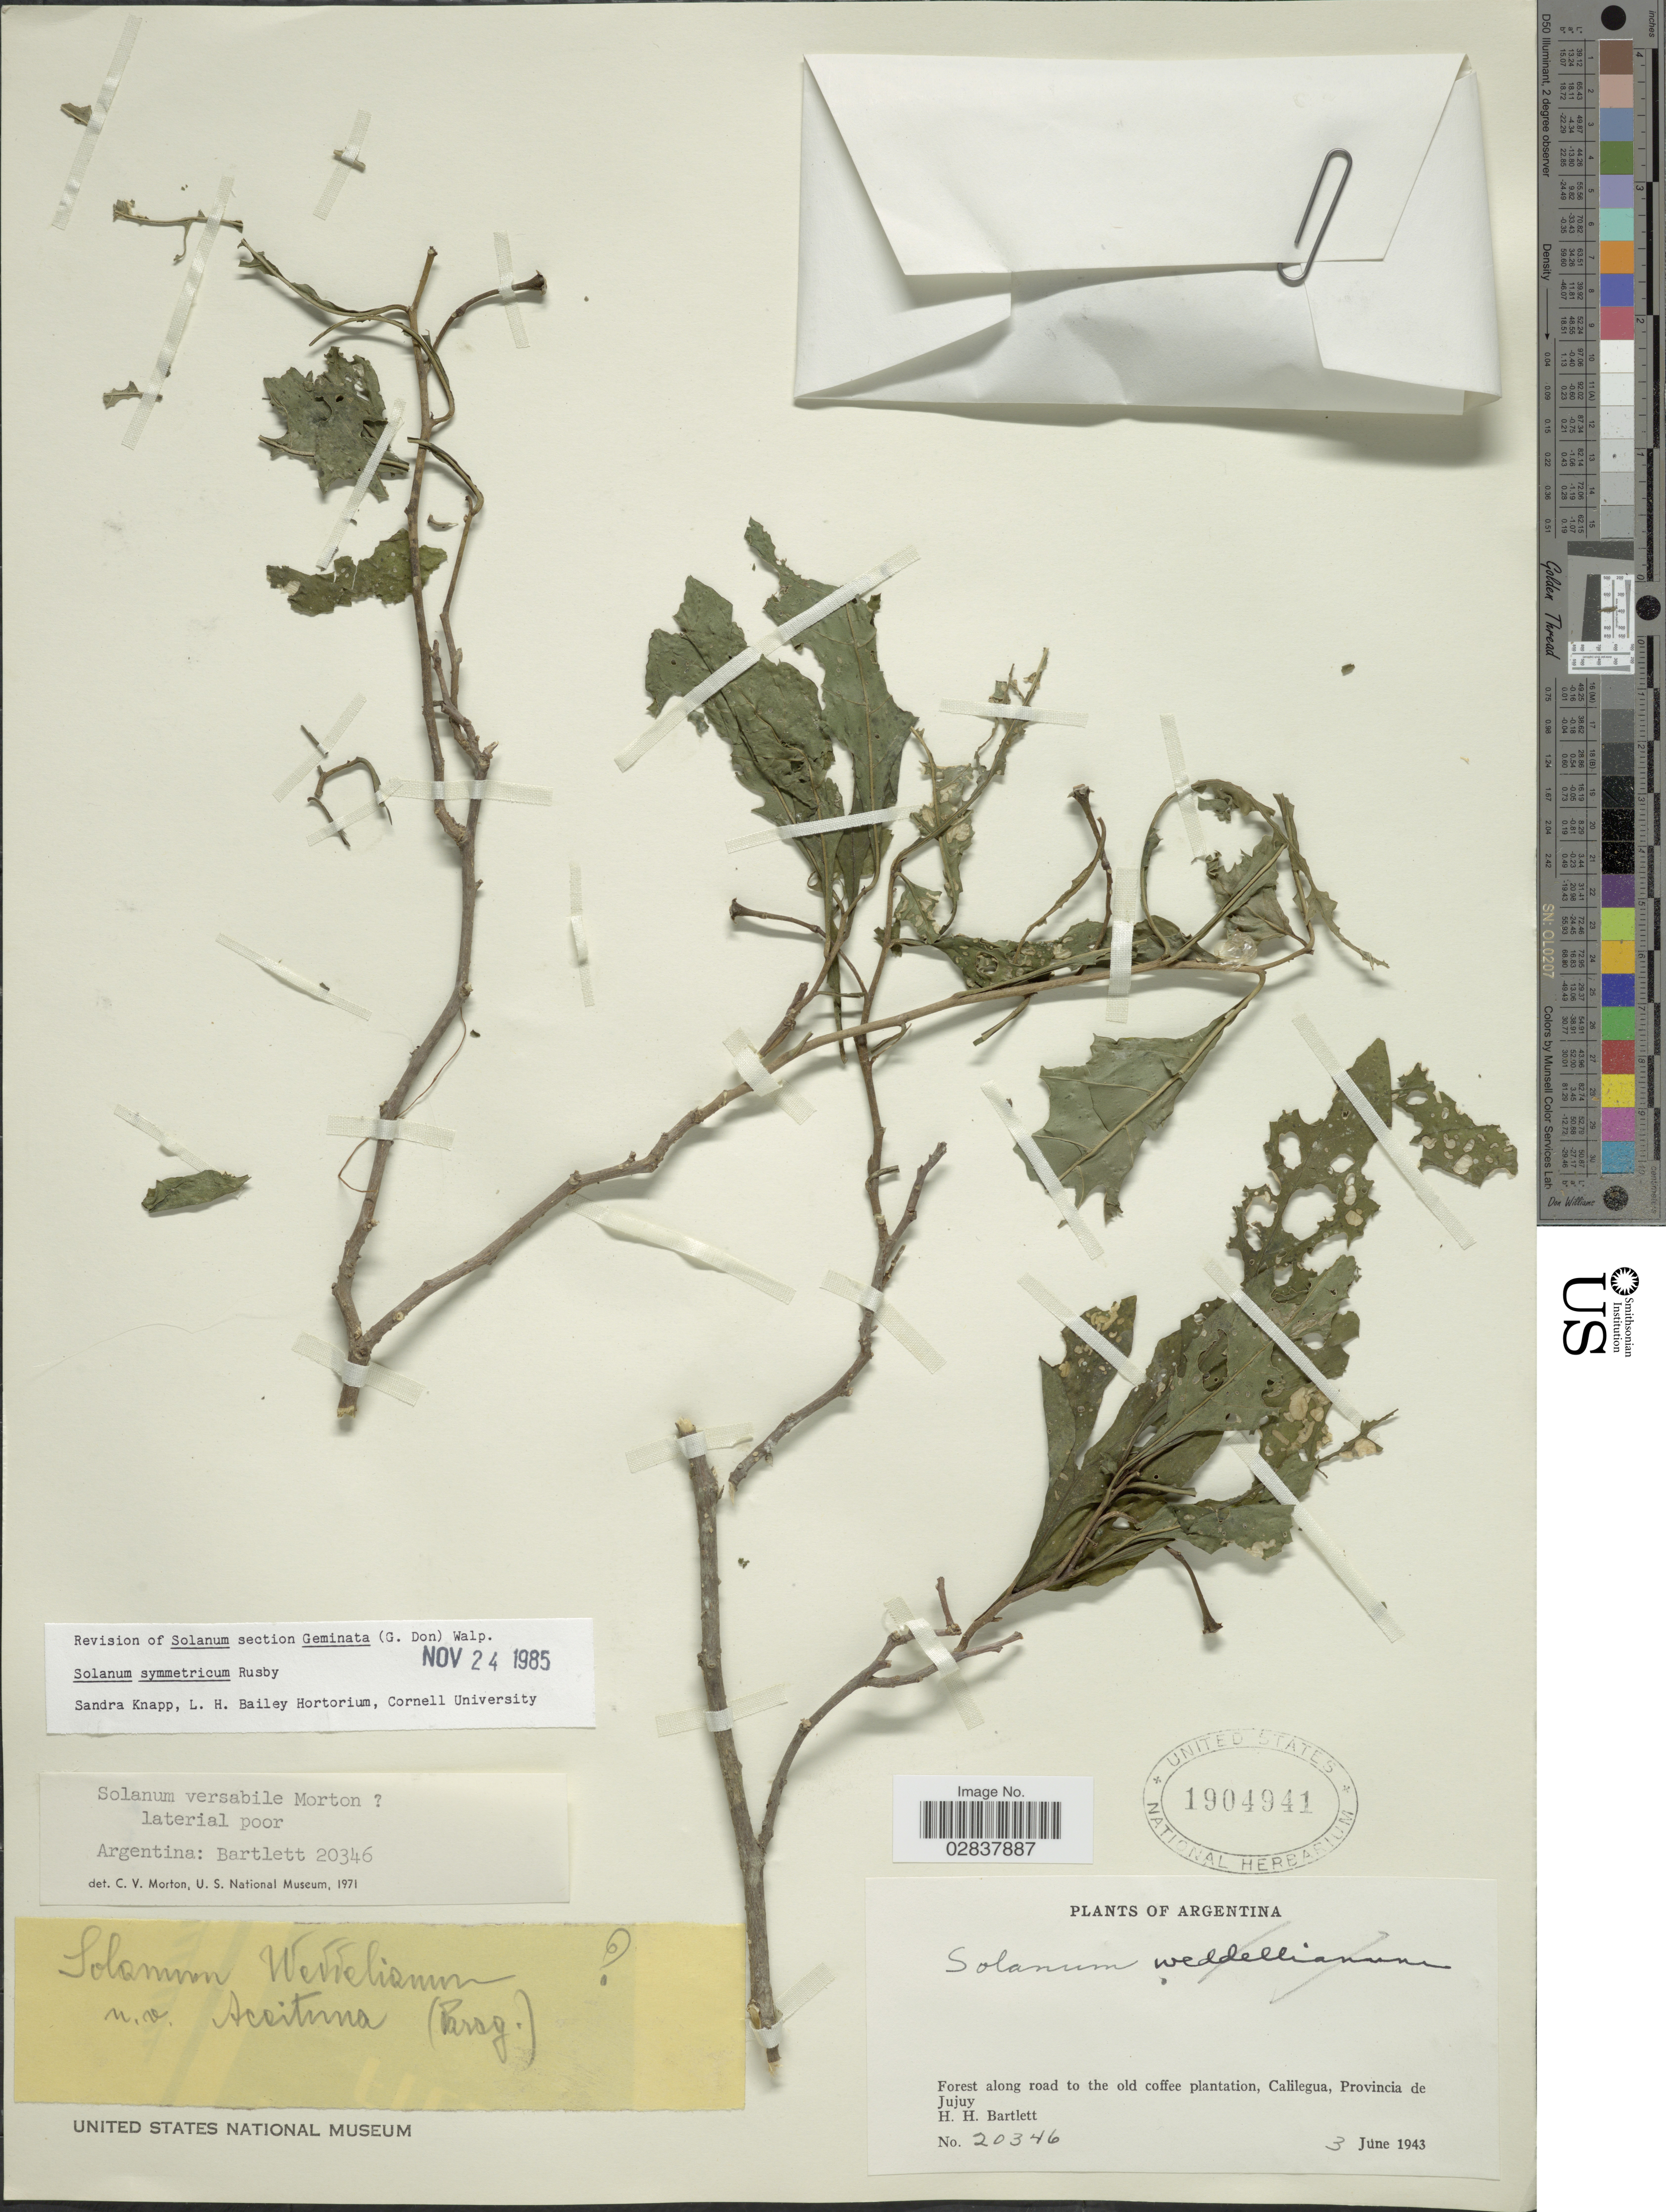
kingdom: Plantae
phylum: Tracheophyta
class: Magnoliopsida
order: Solanales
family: Solanaceae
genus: Solanum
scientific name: Solanum symmetricum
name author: Rusby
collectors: H. H. Bartlett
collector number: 20346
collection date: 1943-06-03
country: Argentina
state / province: Jujuy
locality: Forest along road to the old coffee plantation, Calilegua.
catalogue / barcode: US 1904941